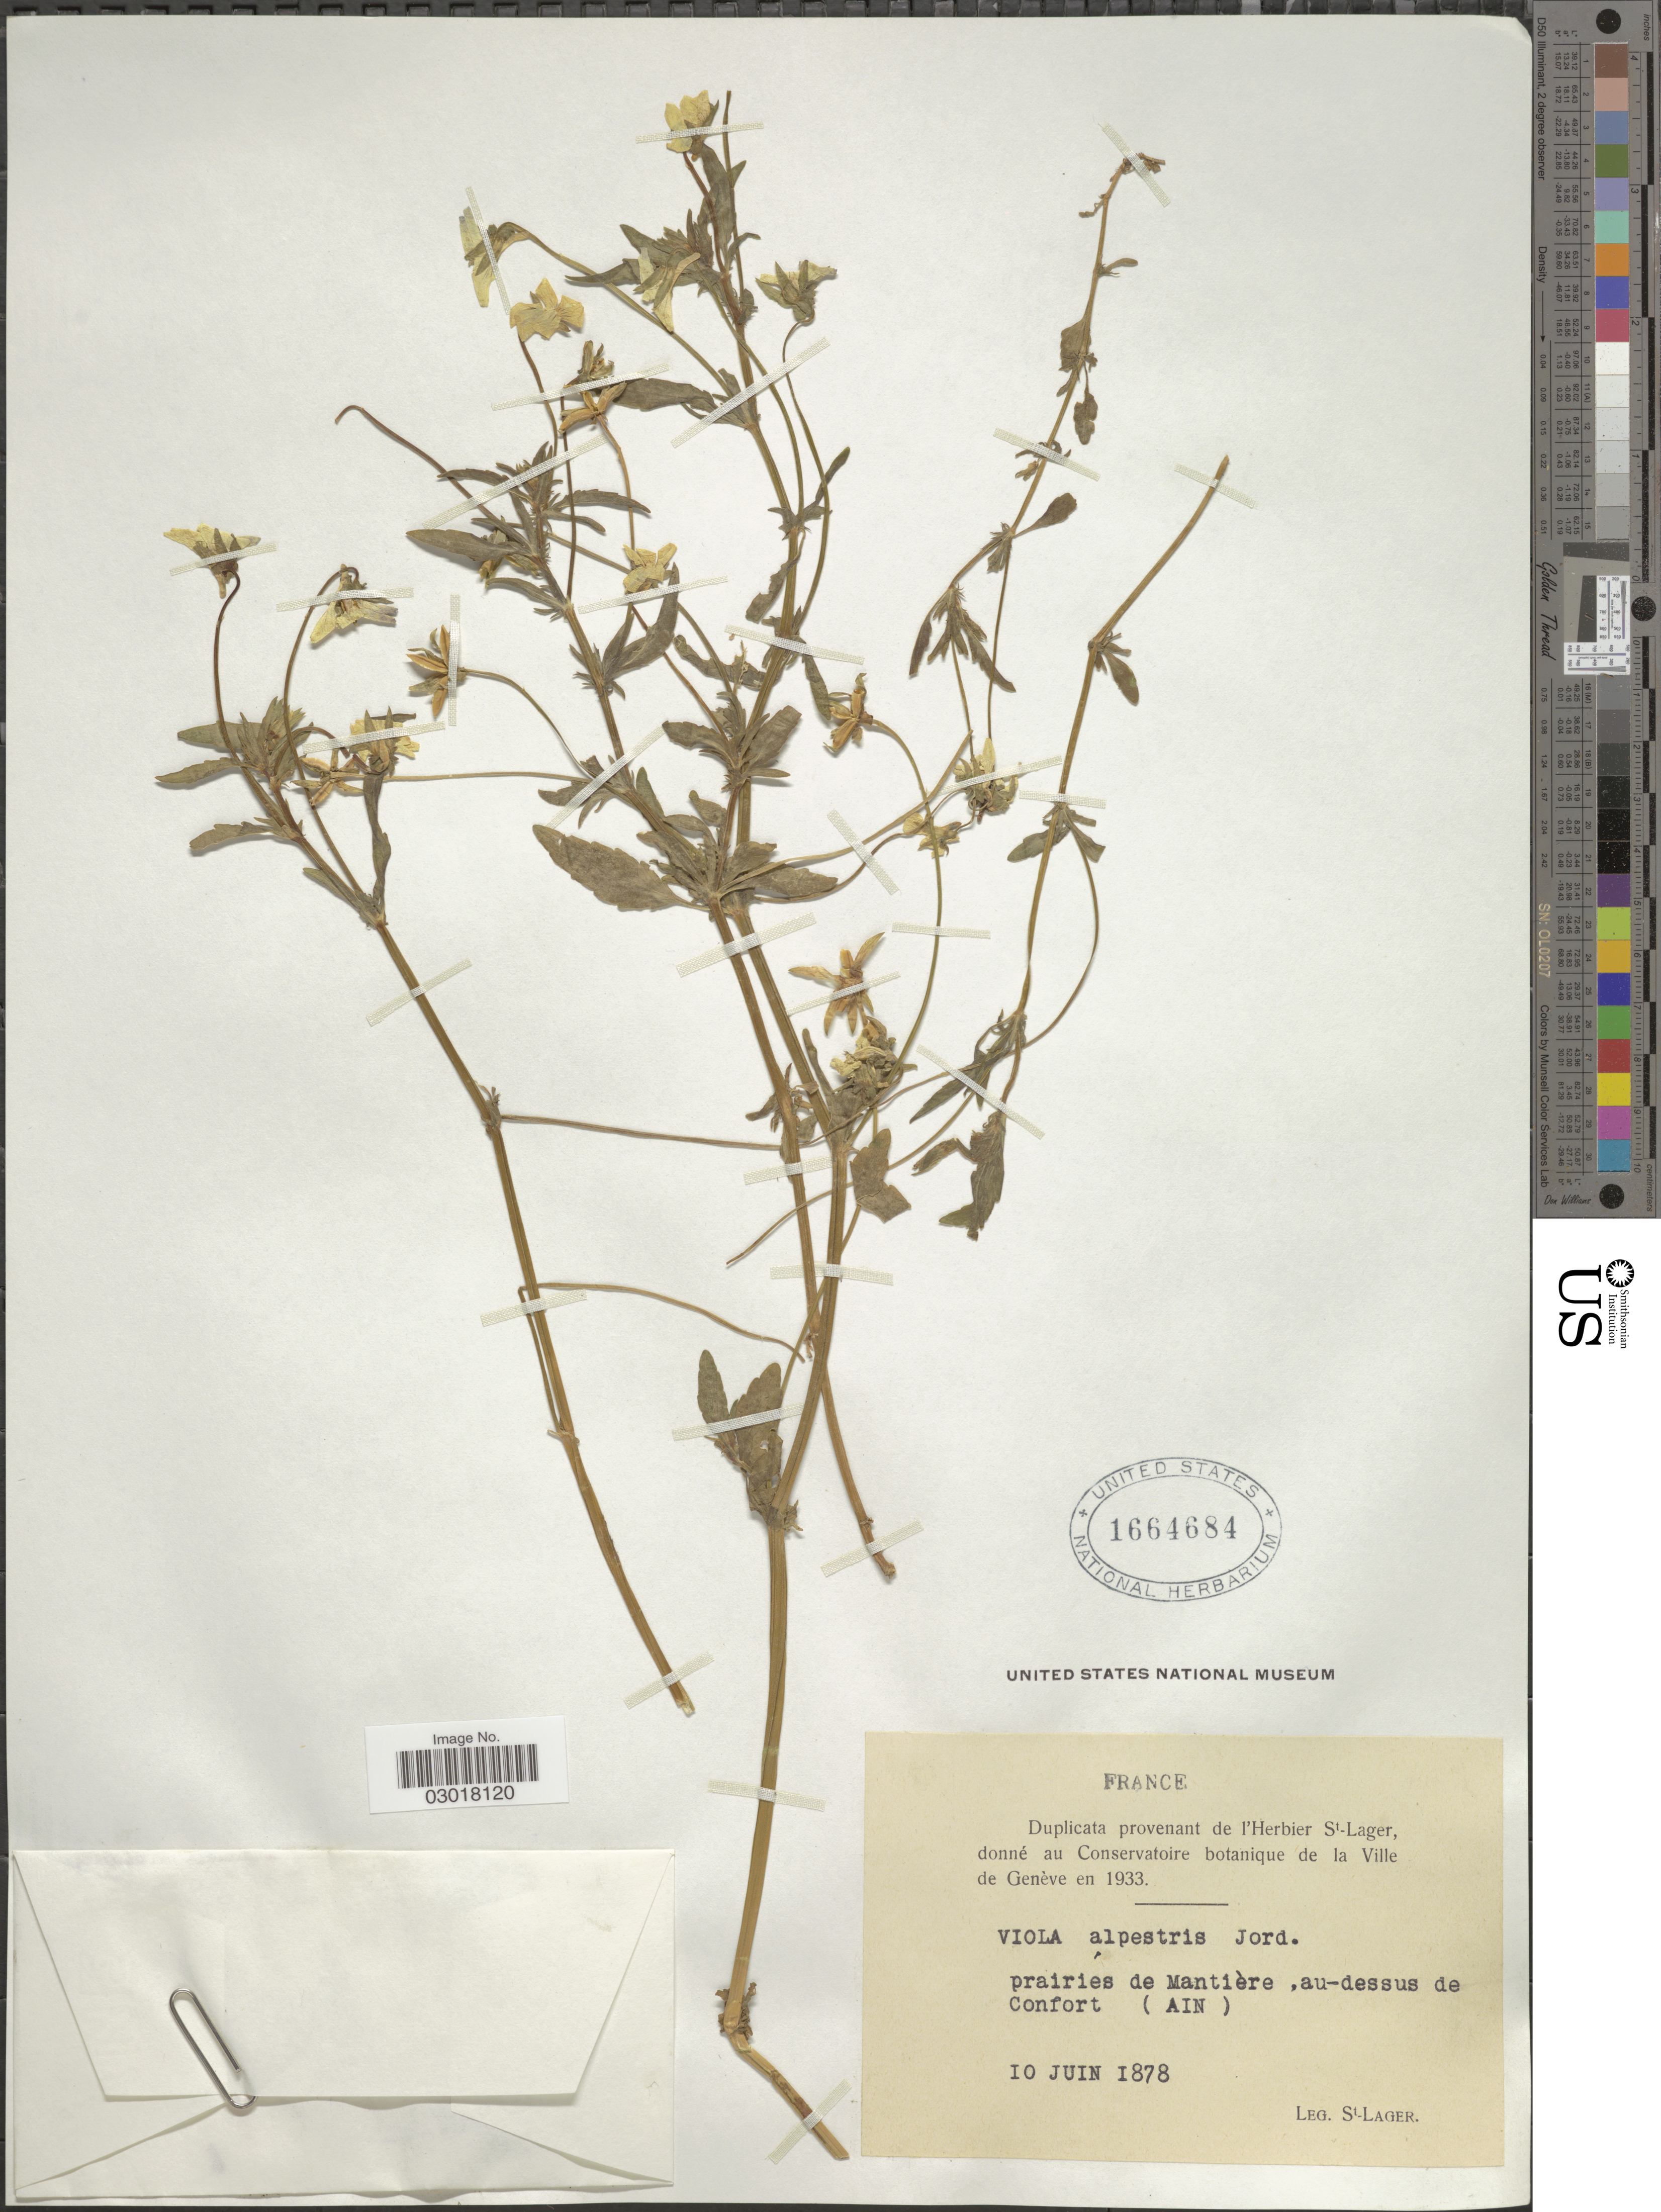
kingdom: Plantae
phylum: Tracheophyta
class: Magnoliopsida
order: Malpighiales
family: Violaceae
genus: Viola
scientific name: Viola alpestris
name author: Jord.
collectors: -. St. Lager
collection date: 1878-06-10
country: France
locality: Prairies de Mantière, au-dessus de Confort (AIN).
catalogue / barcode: US 1664684